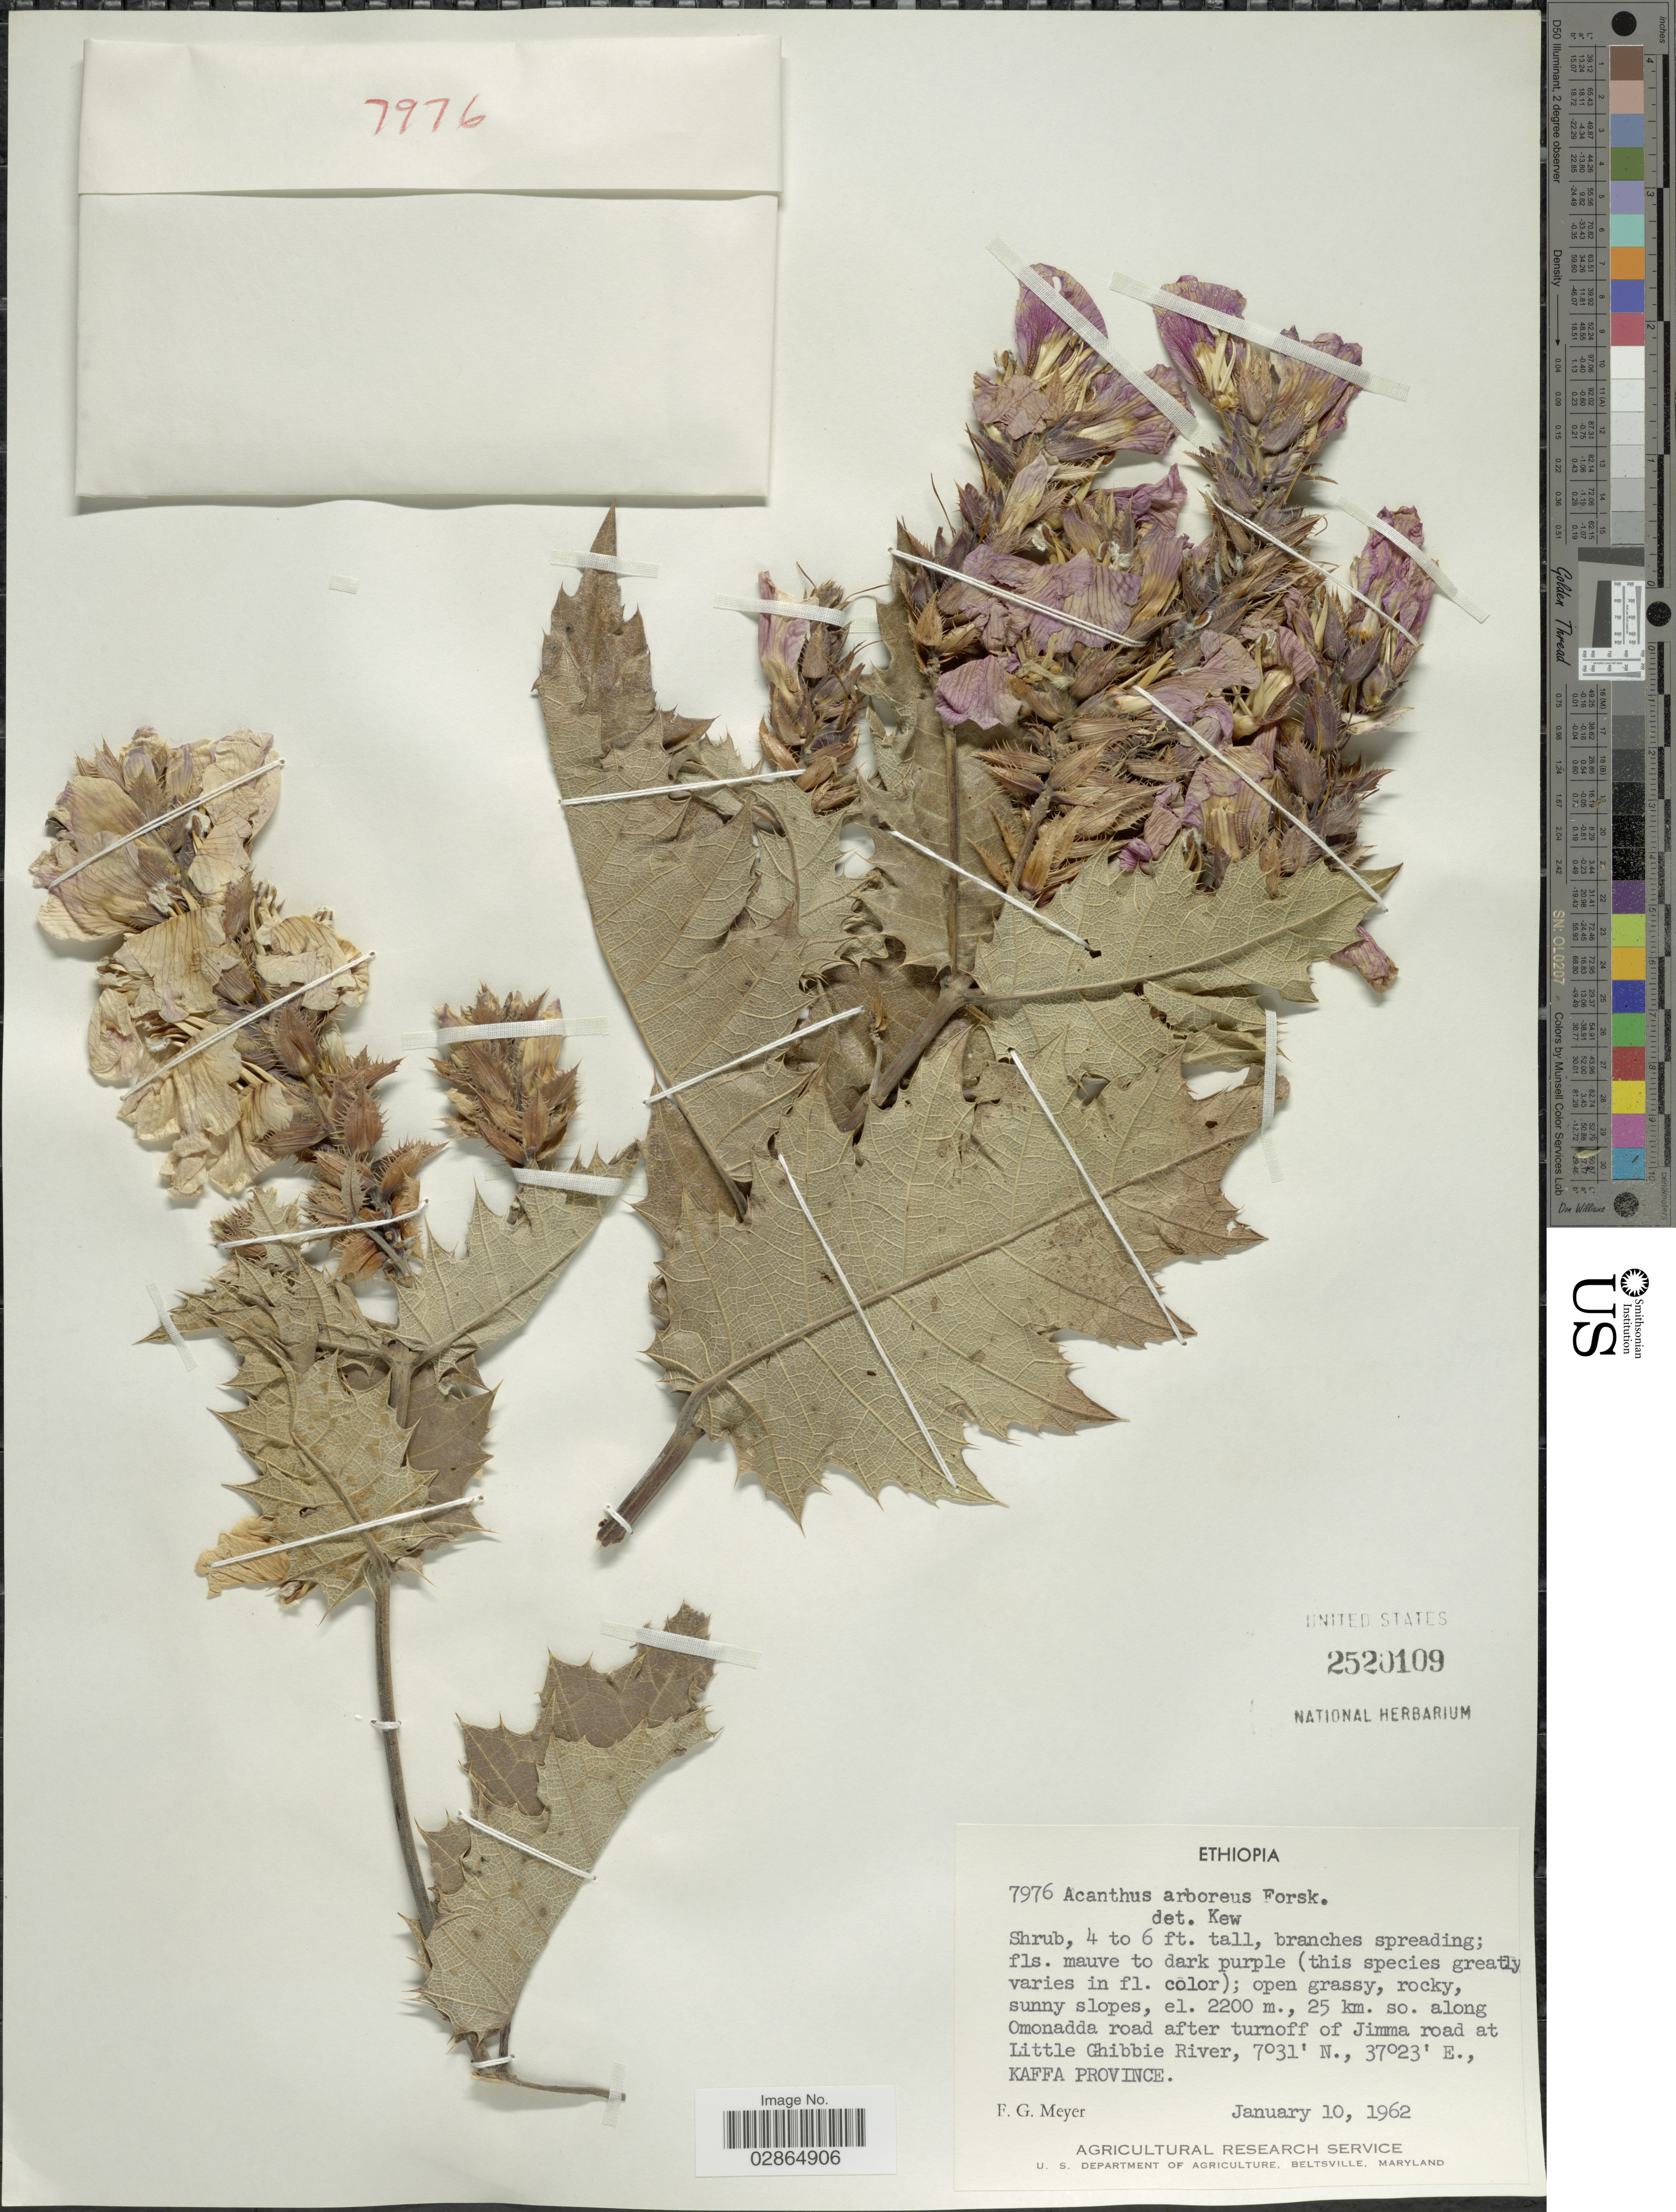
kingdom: Plantae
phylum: Tracheophyta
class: Magnoliopsida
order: Lamiales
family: Acanthaceae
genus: Acanthus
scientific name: Acanthus arboreus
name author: Forssk.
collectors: F. G. Meyer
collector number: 7976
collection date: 1962-01-10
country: Ethiopia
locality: Sunny slopes, 25 km. so. along Omonadda road after turnoff of Jimma road at Little Ghibbie River, Kaffa Province.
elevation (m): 2200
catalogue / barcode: US 2520109